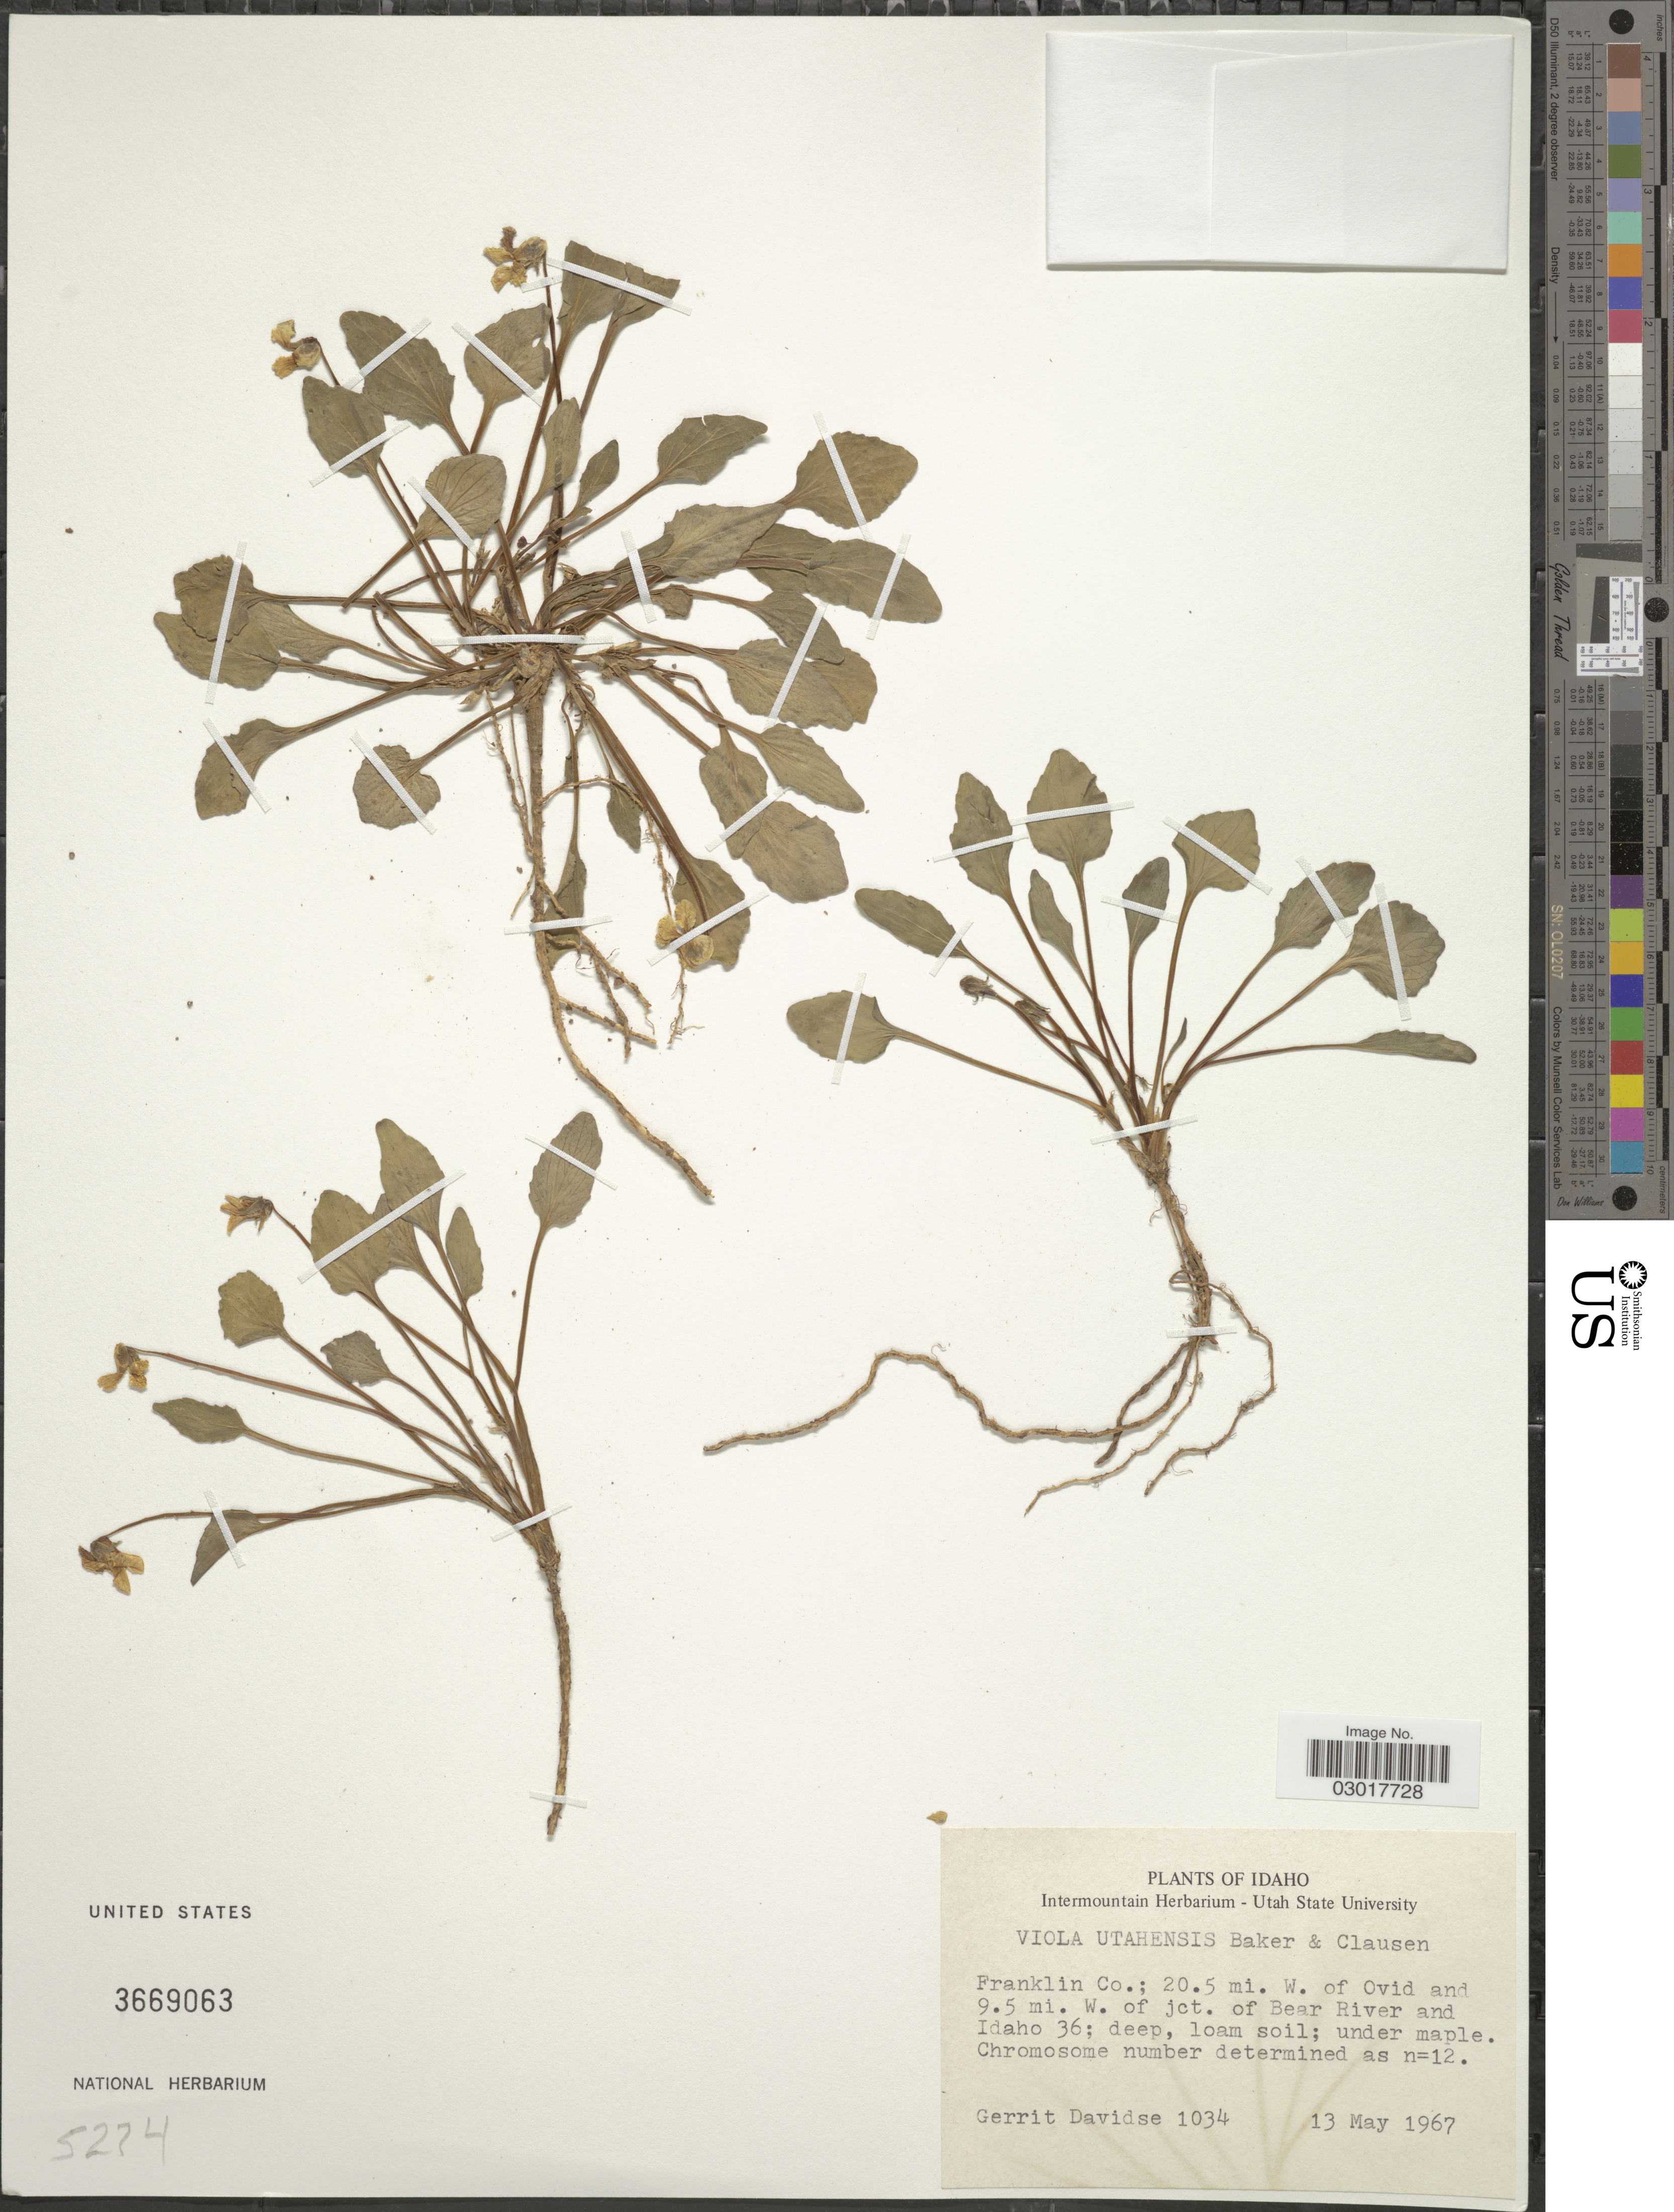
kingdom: Plantae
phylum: Tracheophyta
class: Magnoliopsida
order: Malpighiales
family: Violaceae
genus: Viola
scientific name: Viola utahensis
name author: M.S. Baker & J.C. Clausen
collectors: G. Davidse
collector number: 1034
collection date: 1967-05-13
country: United States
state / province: Idaho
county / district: Franklin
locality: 20.5 mi. W. of Ovid and 9.5 mi. W. of jct. of Bear River and Idaho 36.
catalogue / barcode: US 3669063